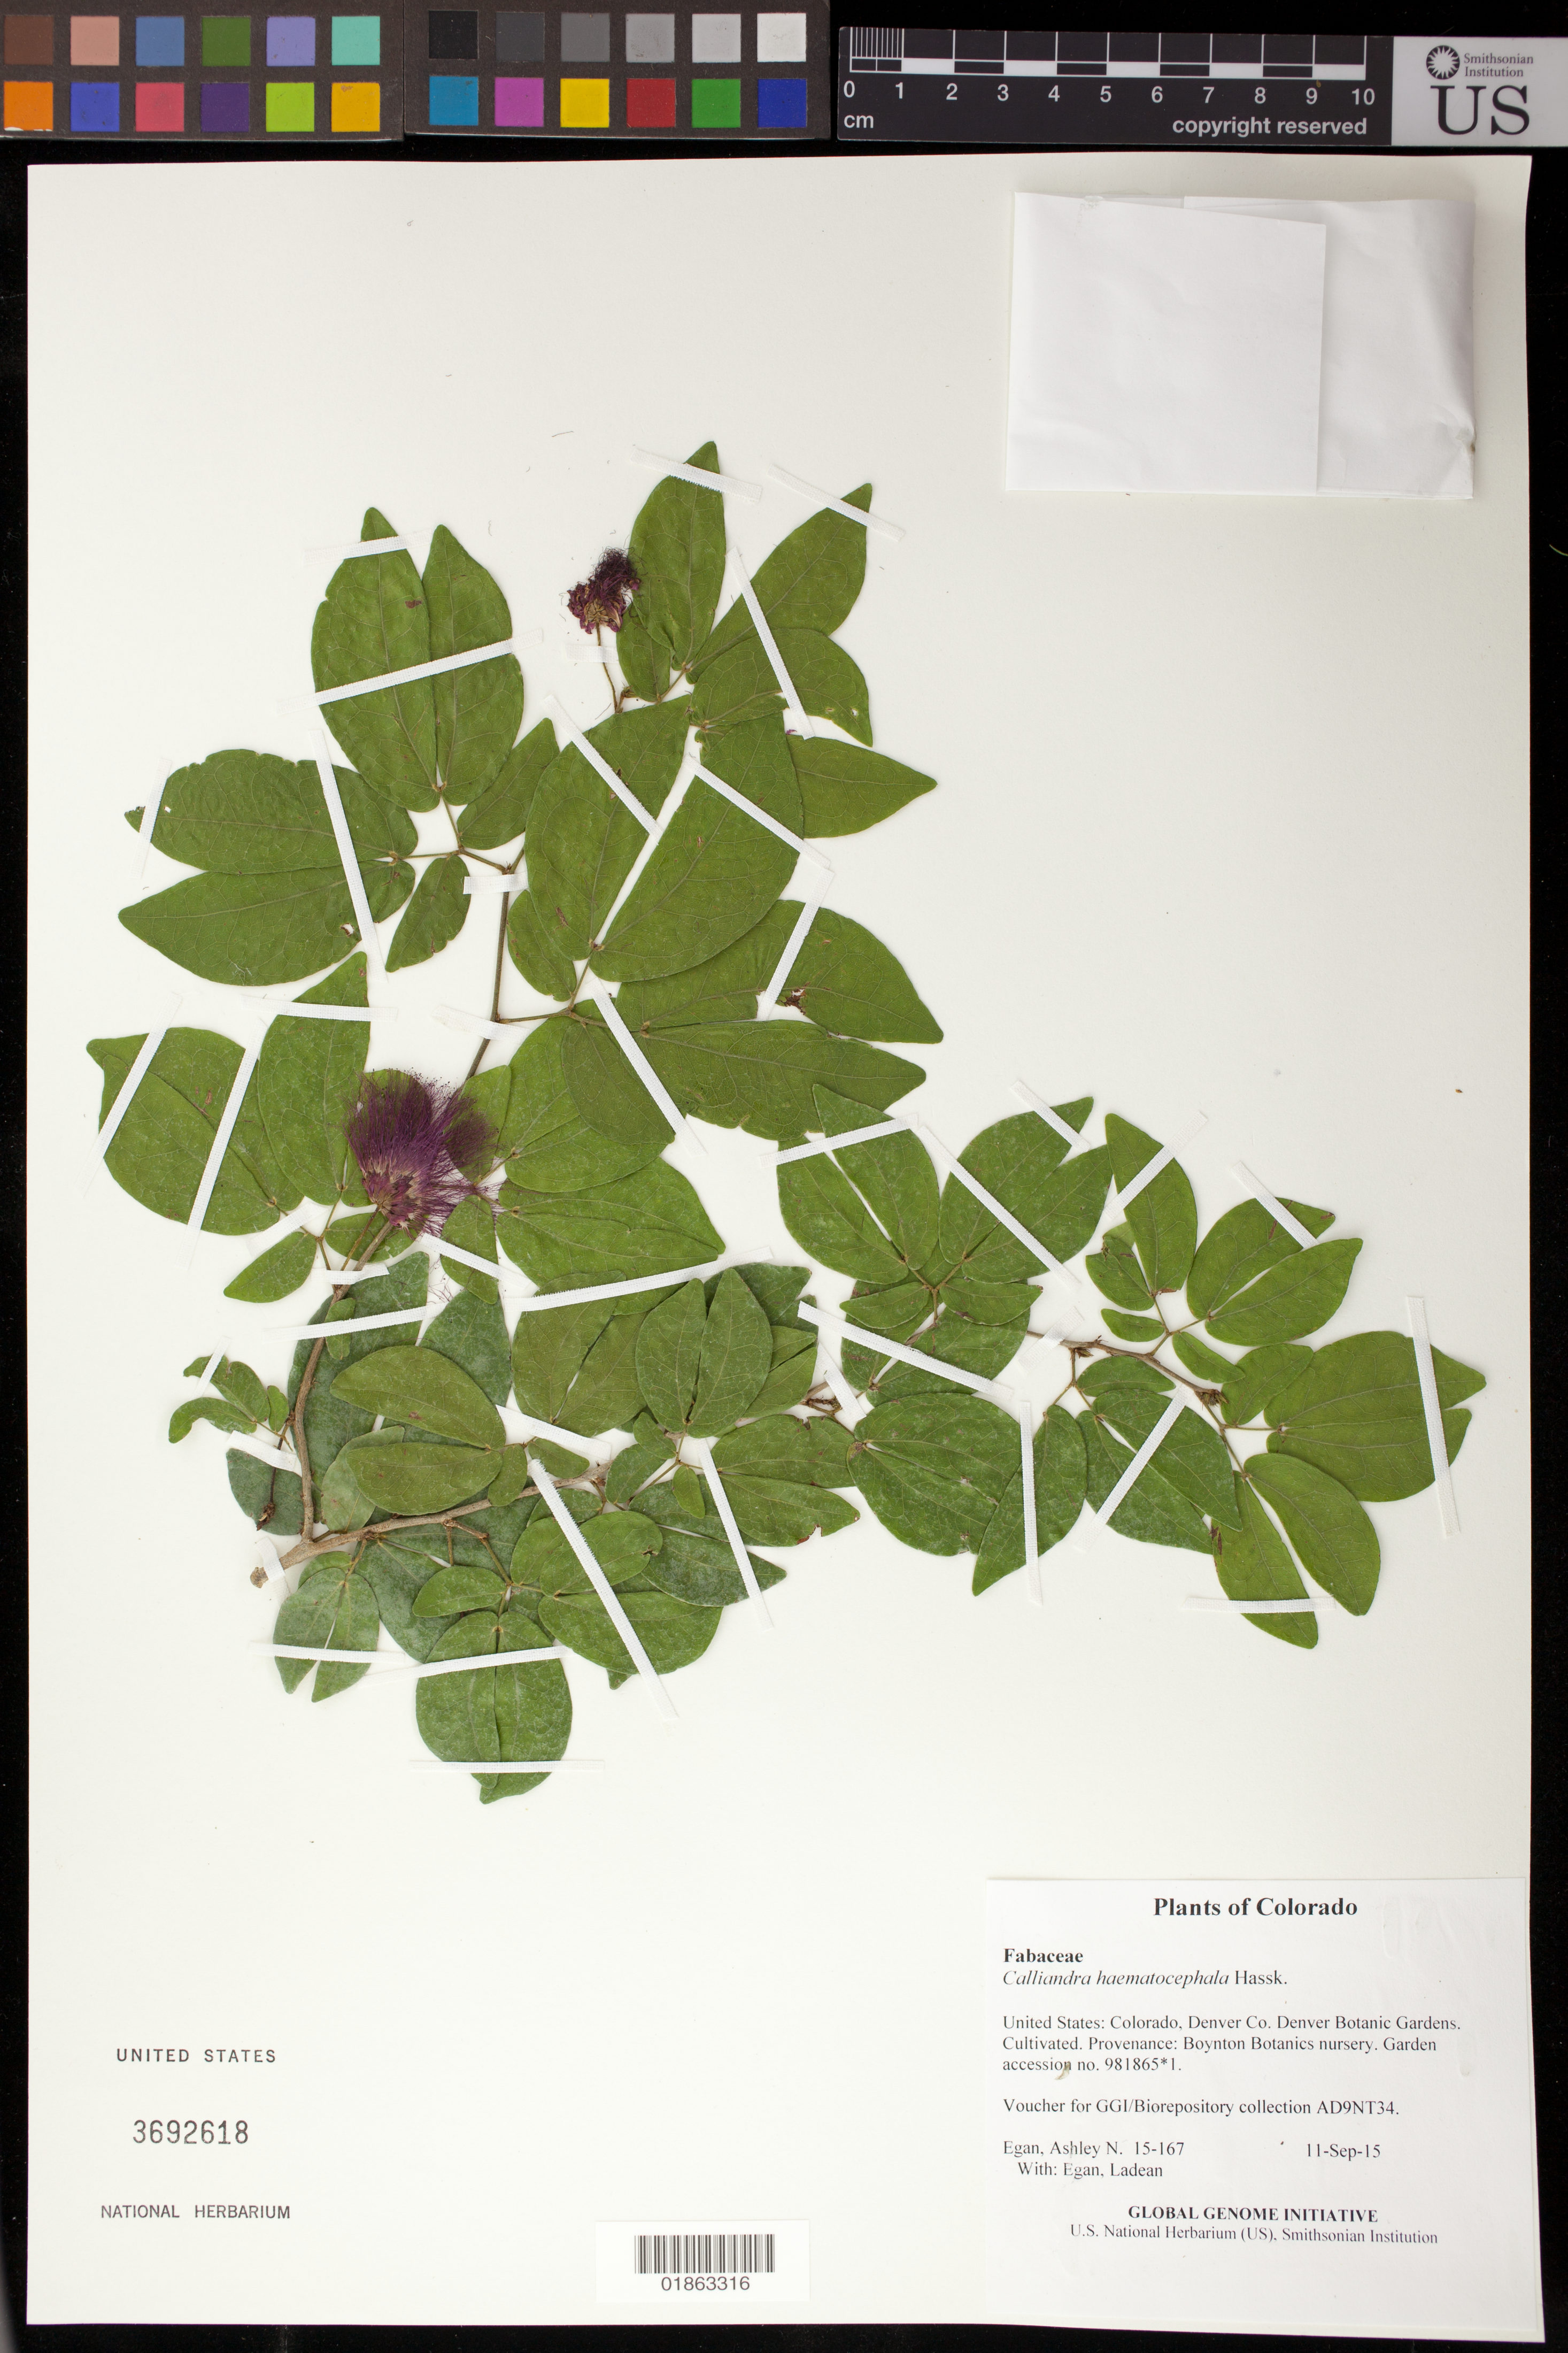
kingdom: Plantae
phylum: Tracheophyta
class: Magnoliopsida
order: Fabales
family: Fabaceae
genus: Calliandra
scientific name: Calliandra haematocephala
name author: Hassk.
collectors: A. N. Egan & L. Egan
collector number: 15-167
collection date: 2015-09-11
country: United States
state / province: Colorado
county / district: Denver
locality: Denver Botanic Gardens. Cultivated. Provenance: Boynton Botanics nursery. Garden accession no. 981865.1.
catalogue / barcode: US 3692618